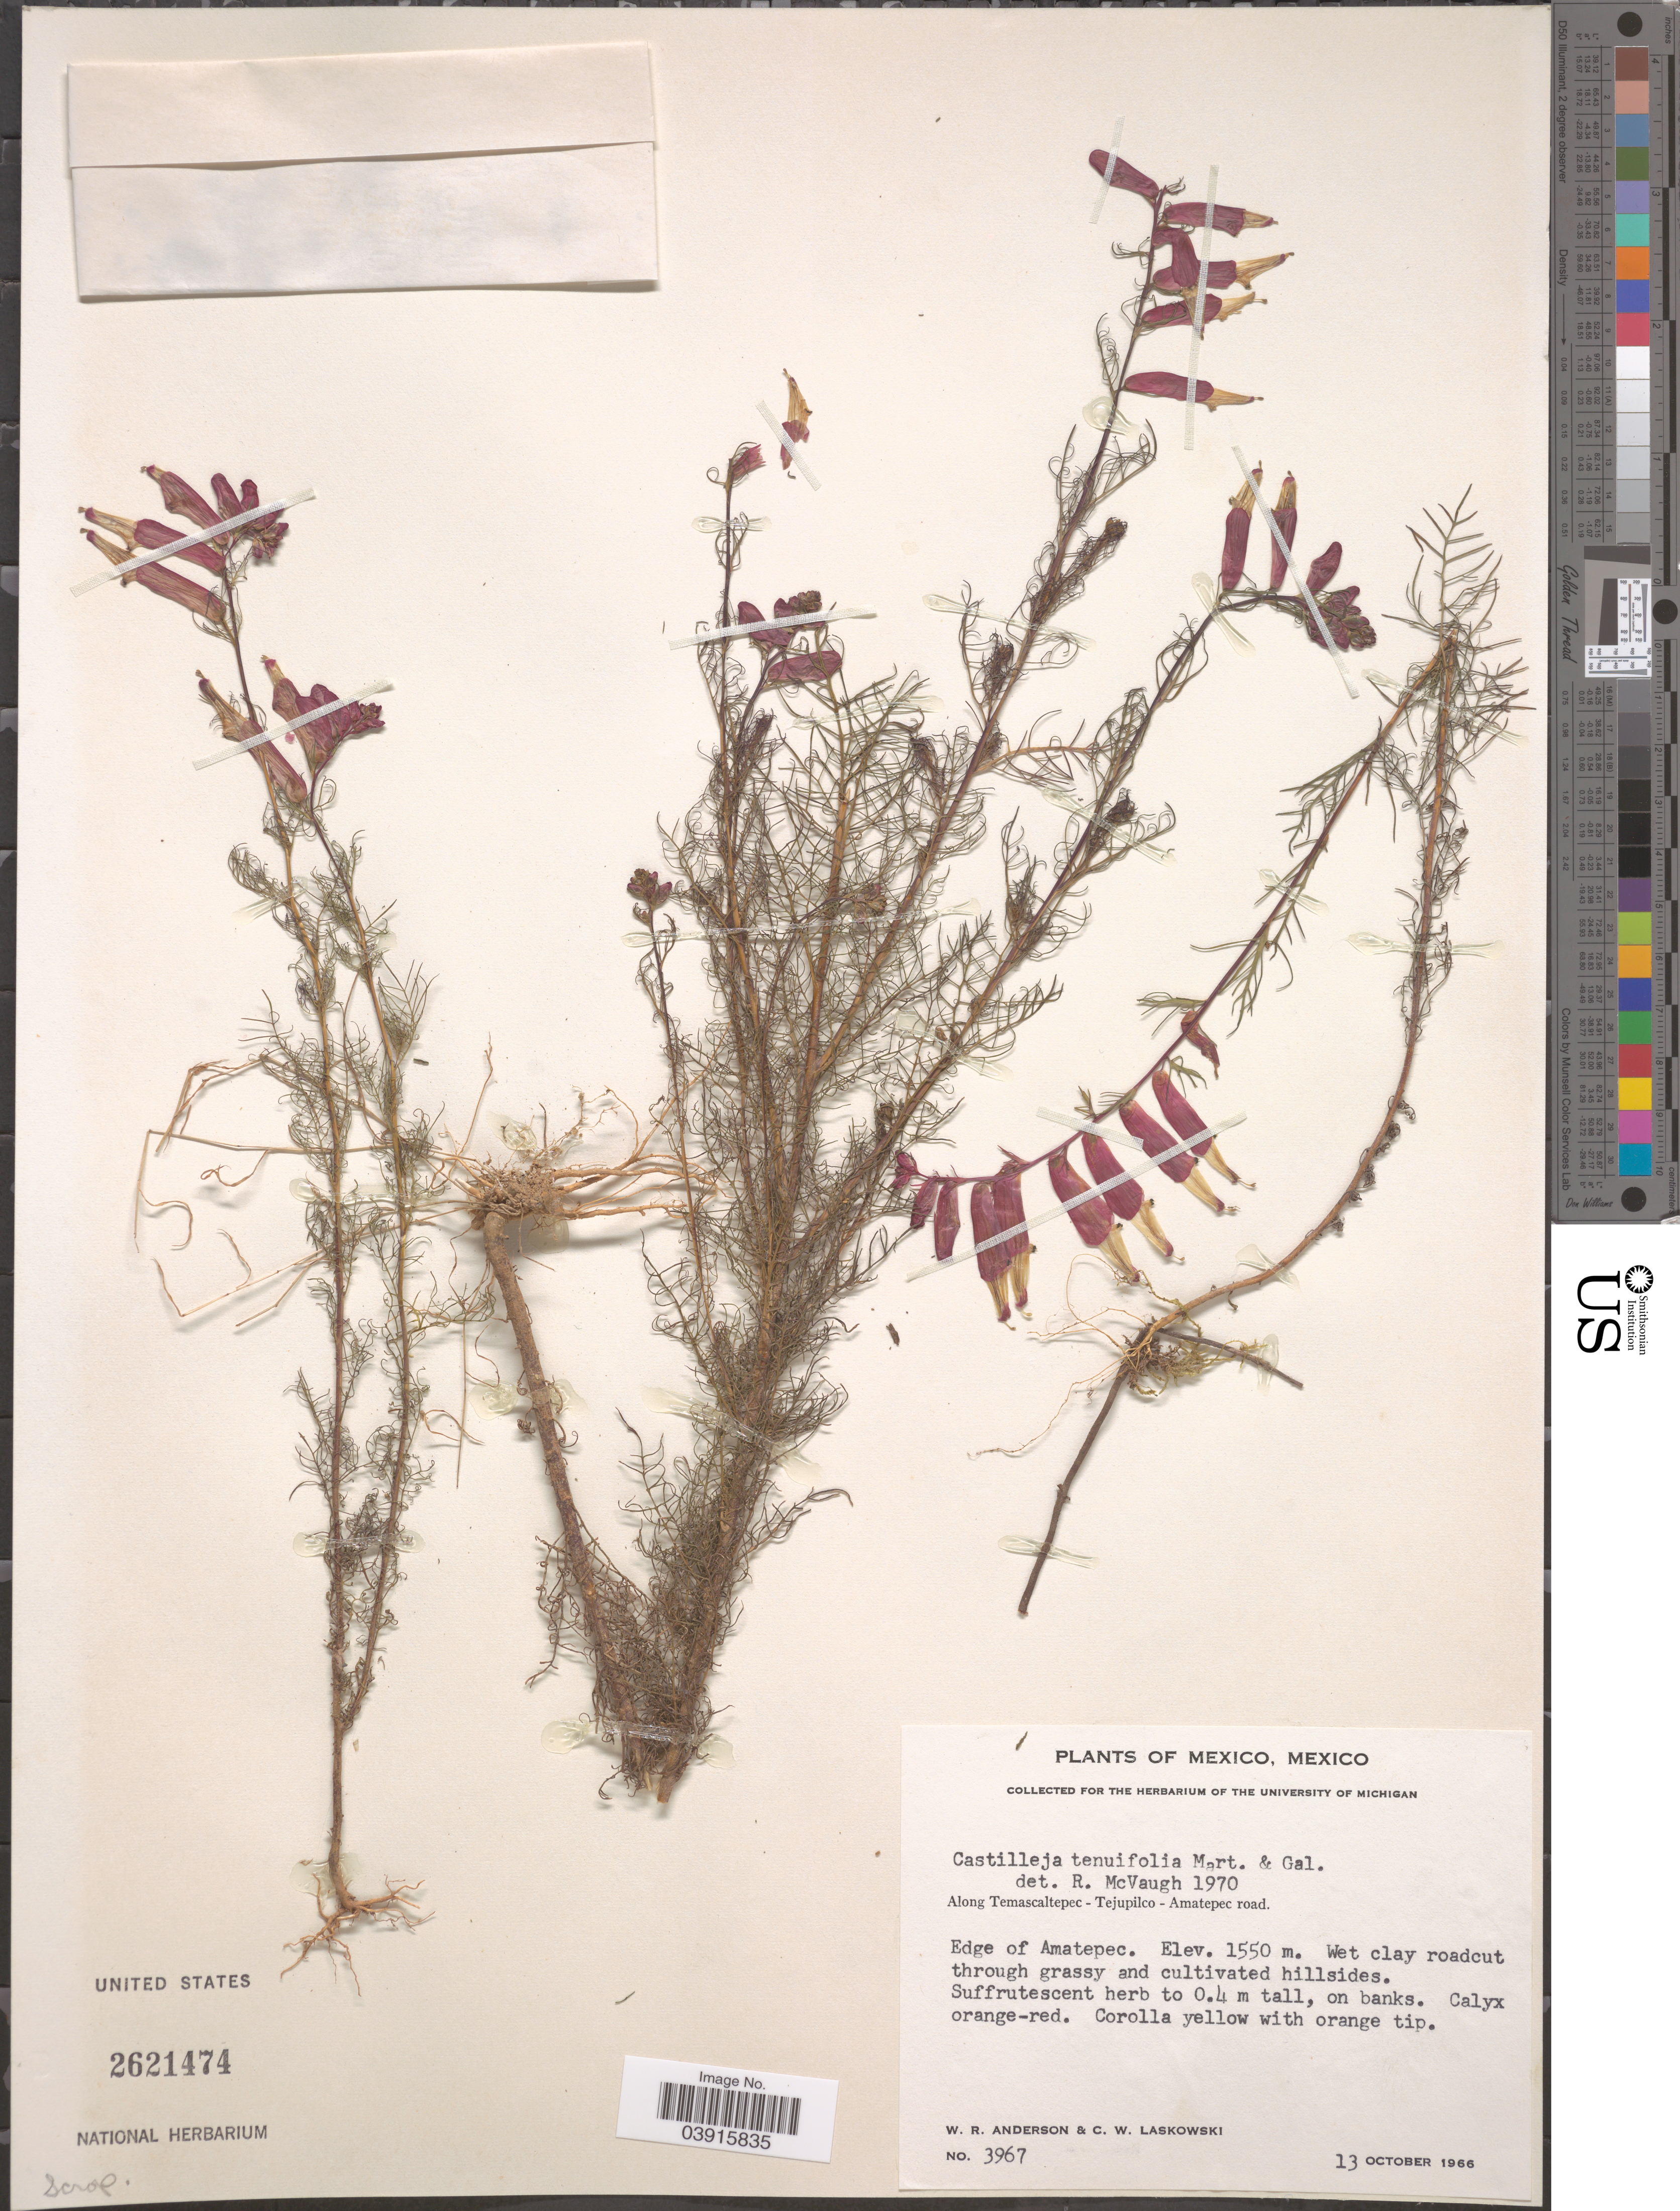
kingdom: Plantae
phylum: Tracheophyta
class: Magnoliopsida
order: Lamiales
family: Orobanchaceae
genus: Castilleja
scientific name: Castilleja tenuiflora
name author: Benth.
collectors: W. Anderson & C. Laskowski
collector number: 3967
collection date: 1966-10-13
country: Mexico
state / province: México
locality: Along Temascaltepec- Tejupilco-Amatepec road. Edge of Amatepec.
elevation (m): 1550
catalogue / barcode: US 2621474